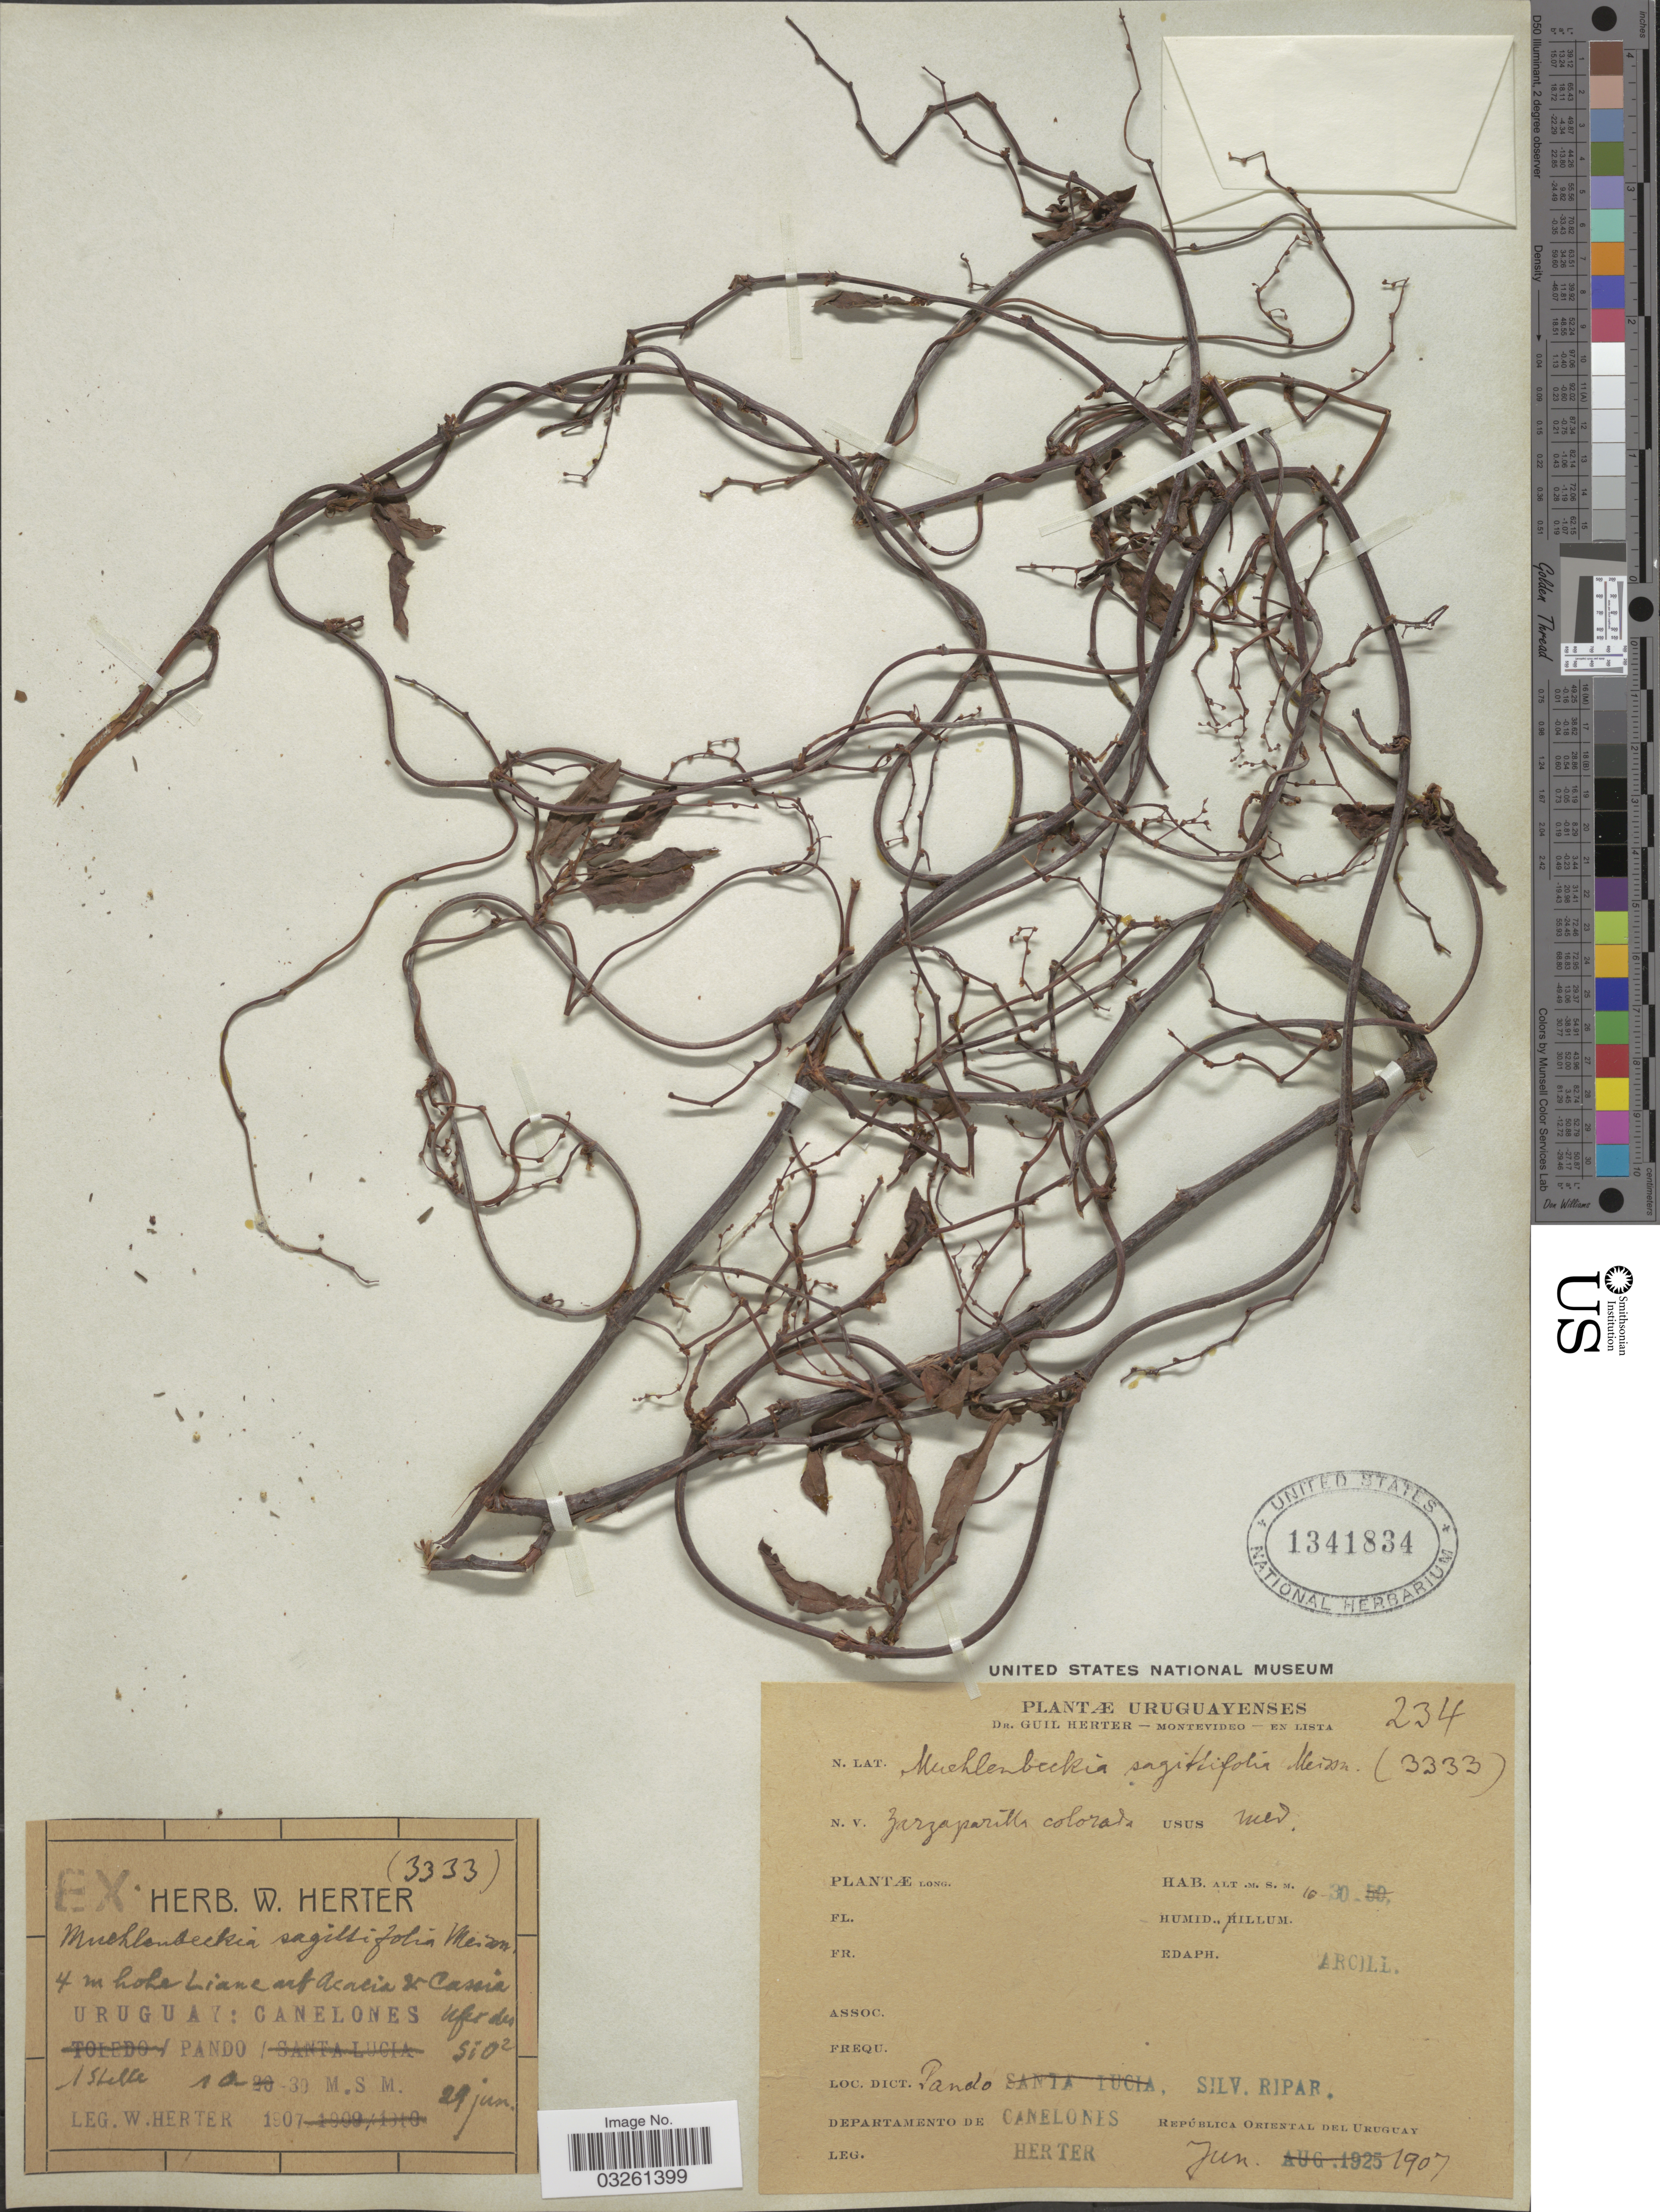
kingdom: Plantae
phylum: Tracheophyta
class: Magnoliopsida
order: Caryophyllales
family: Polygonaceae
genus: Muehlenbeckia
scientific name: Muehlenbeckia sagittifolia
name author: (Ortega) Meisn.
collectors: W. G. Herter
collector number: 234 (3333)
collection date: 1907-06-29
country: Uruguay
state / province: Canelones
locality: Pando. Silv. Rpar. Departamento de Canelones. Républica Oriental Del Uruguay.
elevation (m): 10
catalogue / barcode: US 1341834